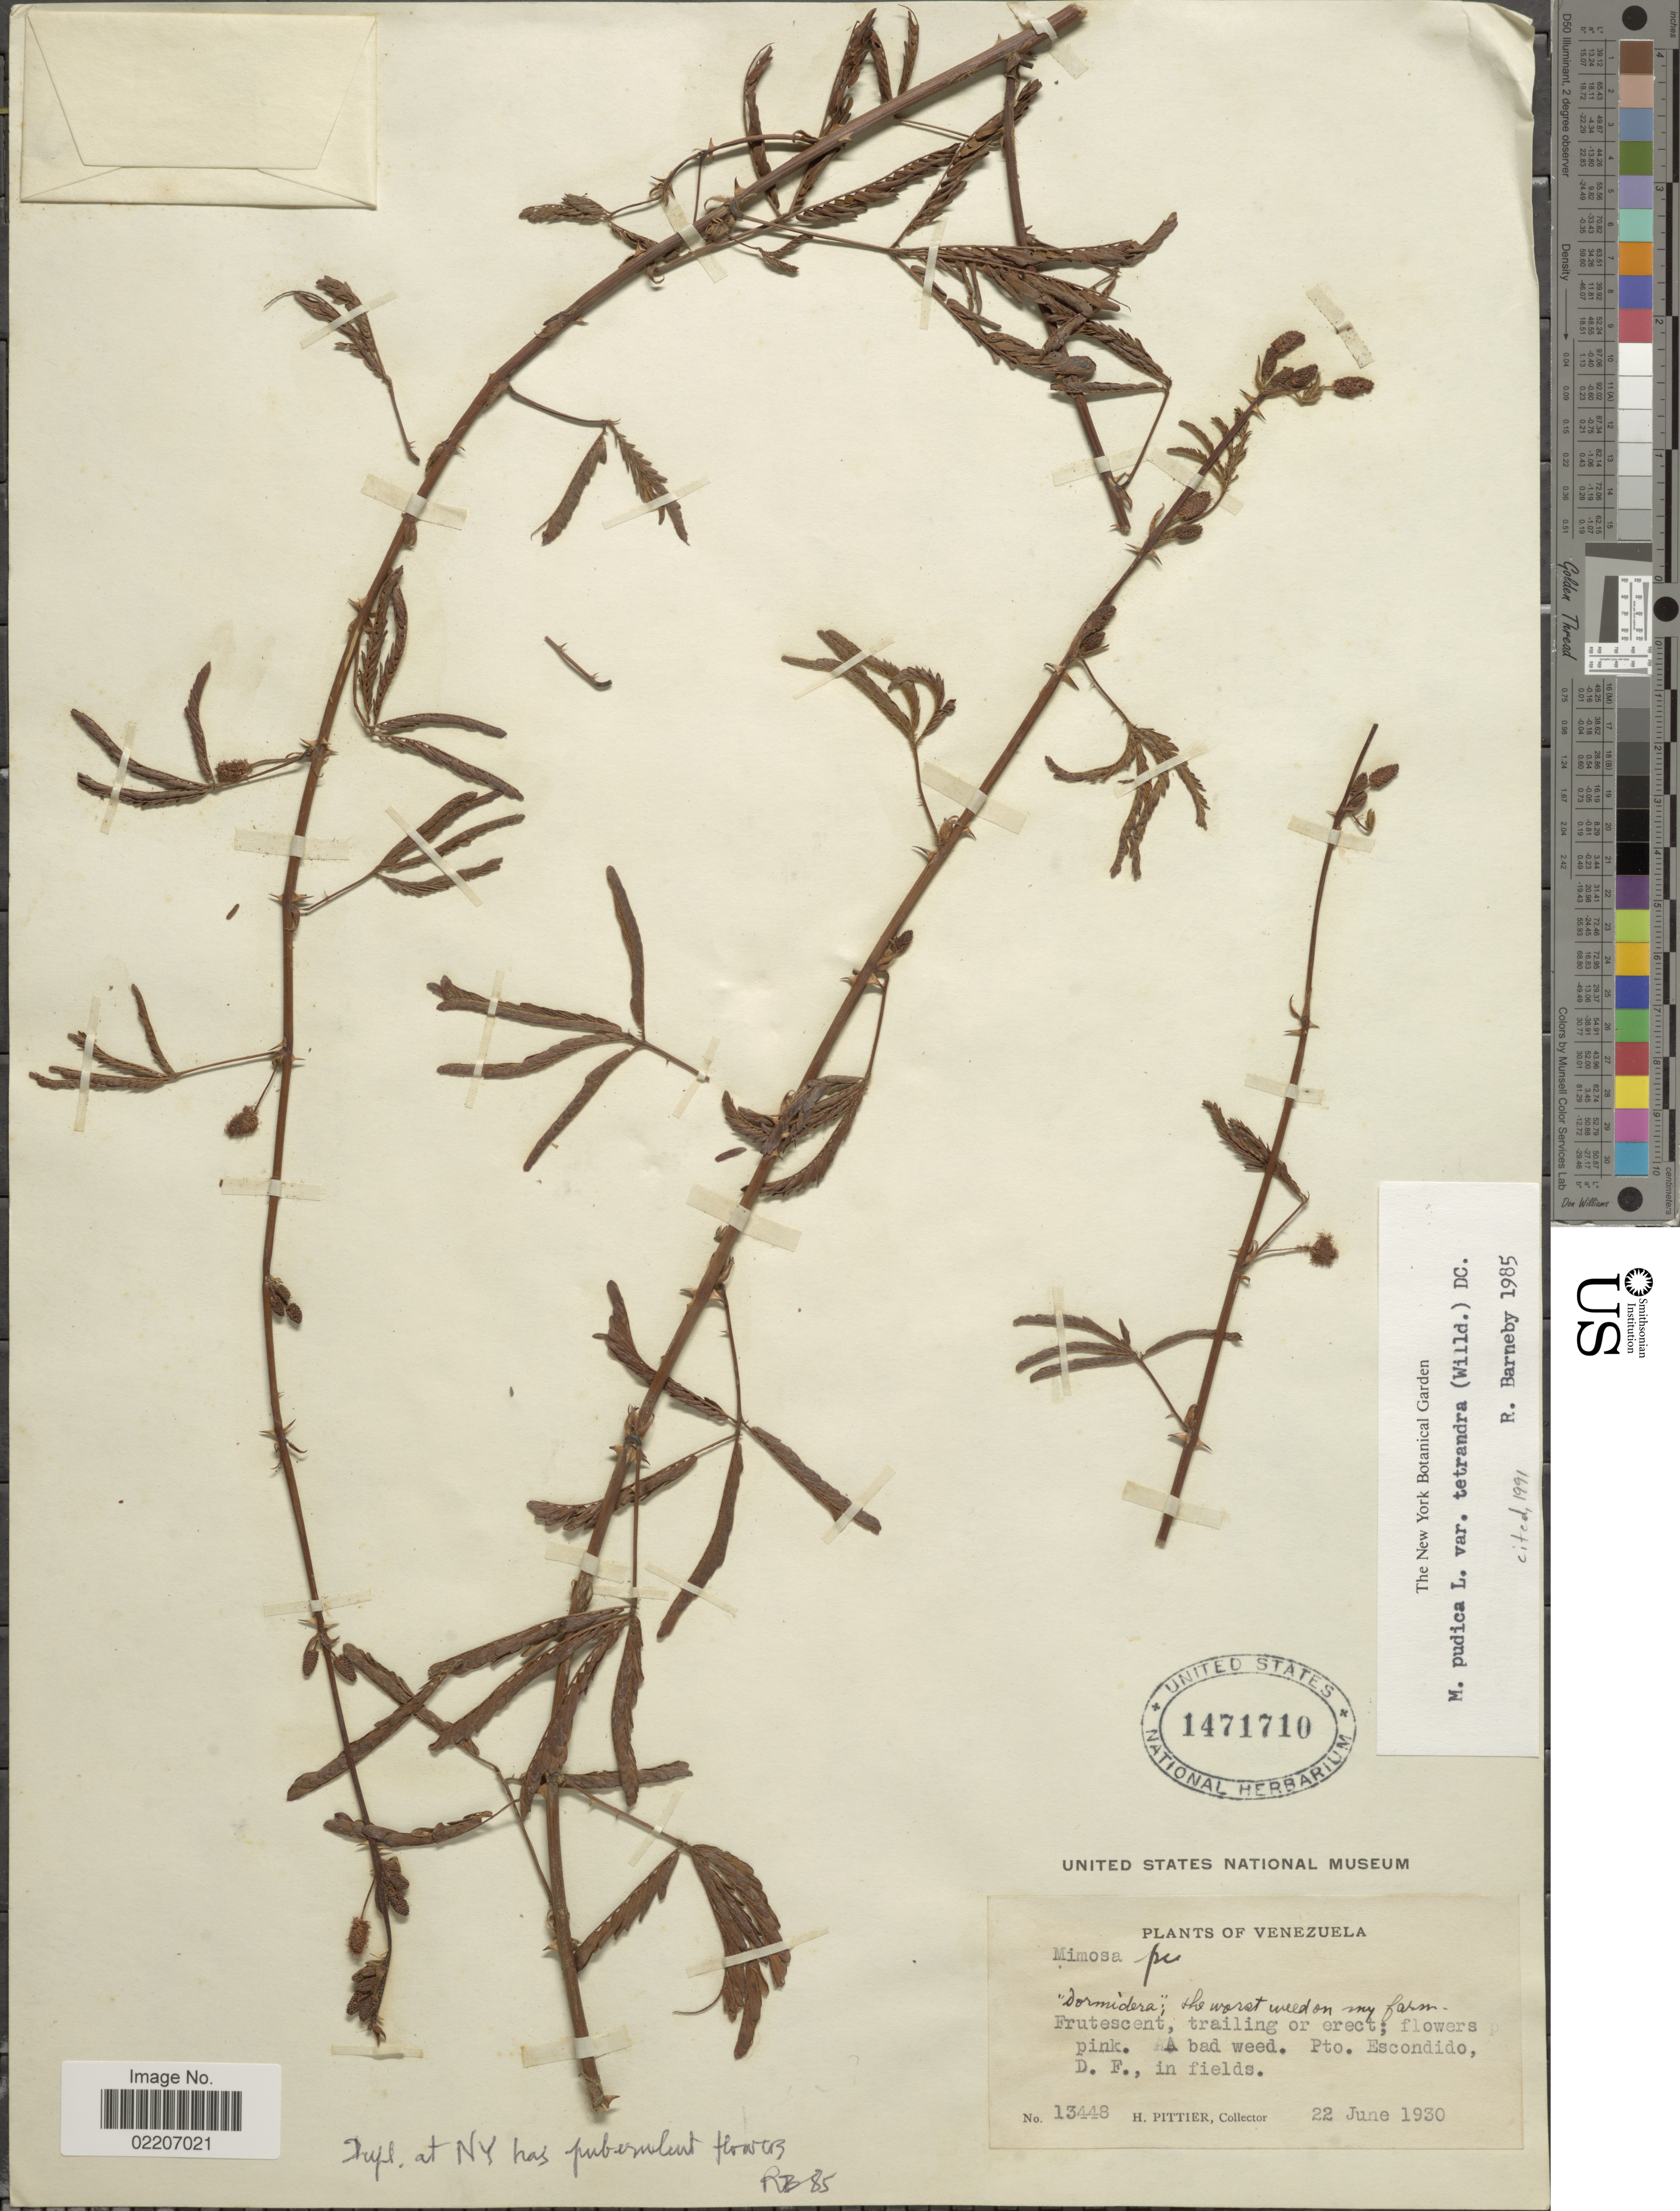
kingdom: Plantae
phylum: Tracheophyta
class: Magnoliopsida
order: Fabales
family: Fabaceae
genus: Mimosa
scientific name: Mimosa pudica var. tetrandra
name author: L.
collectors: H. F. Pittier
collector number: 13448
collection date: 1930-06-22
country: Venezuela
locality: Pto. Escondido, D. F.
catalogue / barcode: US 1471710